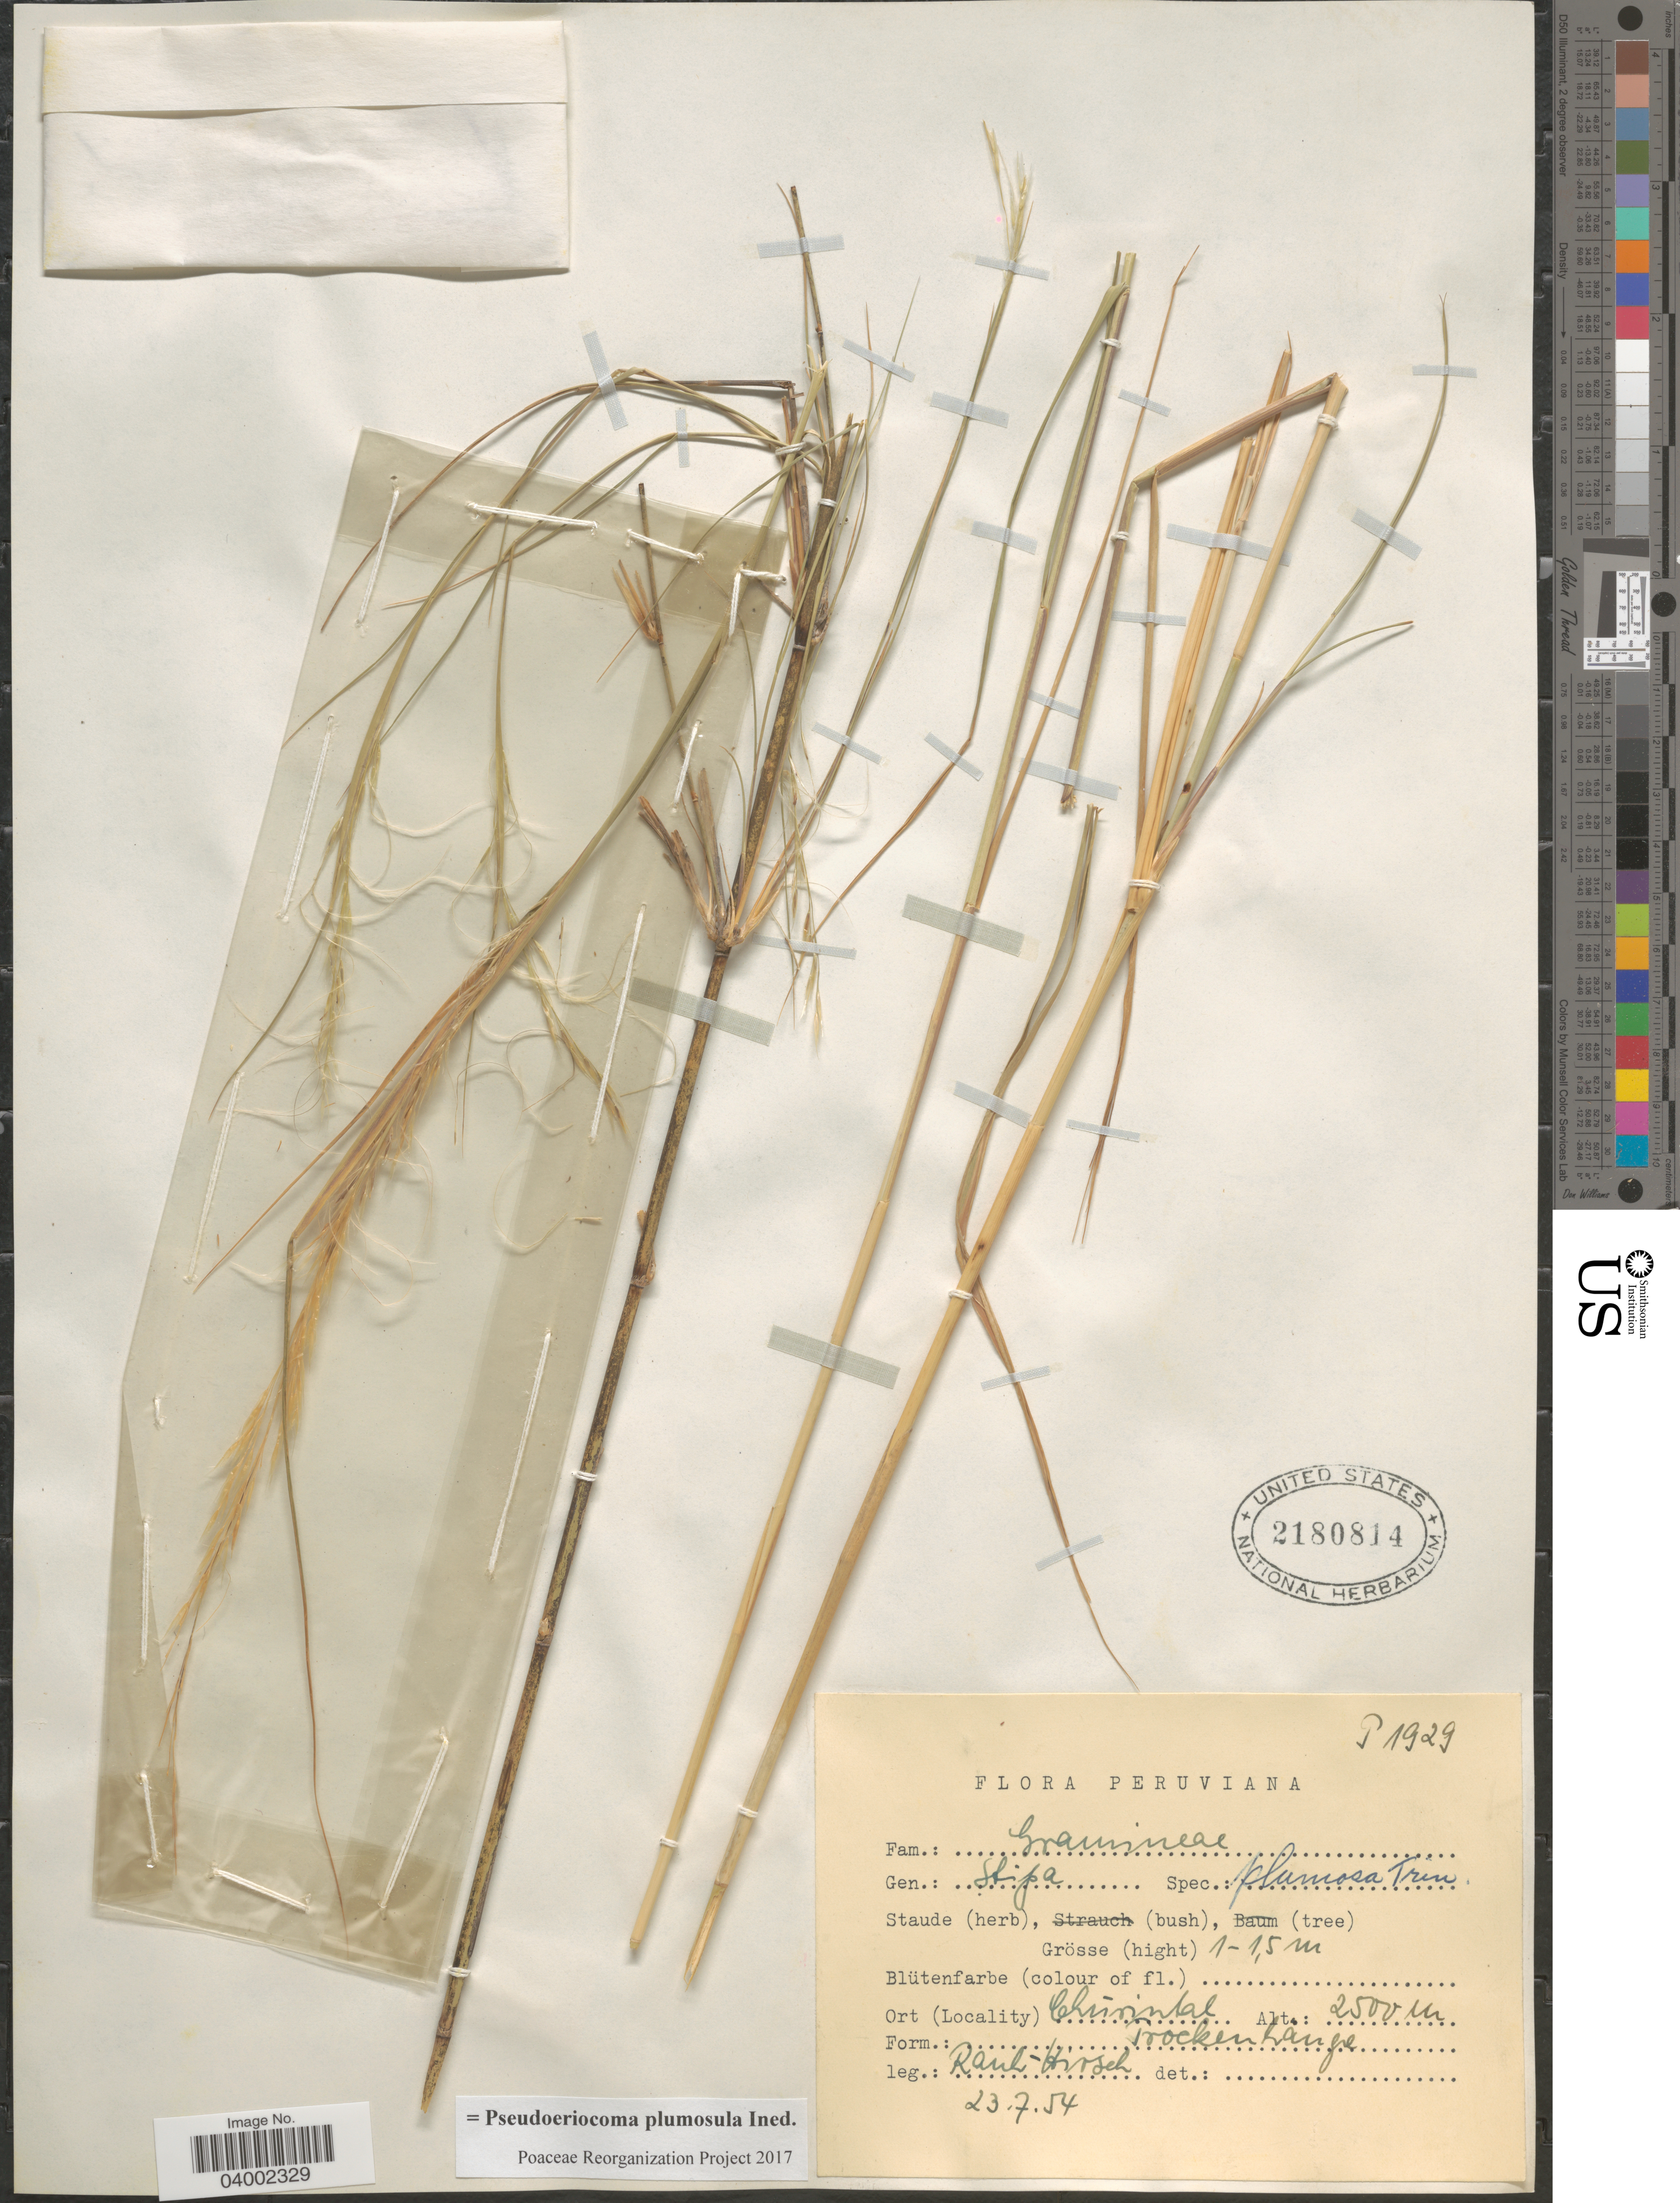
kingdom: Plantae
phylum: Tracheophyta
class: Liliopsida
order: Poales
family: Poaceae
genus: Pseudoeriocoma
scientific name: Pseudoeriocoma plumosula ined.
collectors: W. Rauh & G. Hirsch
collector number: P1929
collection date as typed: Transcribed d/m/y: 23/7/54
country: Peru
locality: Churintal.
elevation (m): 2500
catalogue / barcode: US 2180814